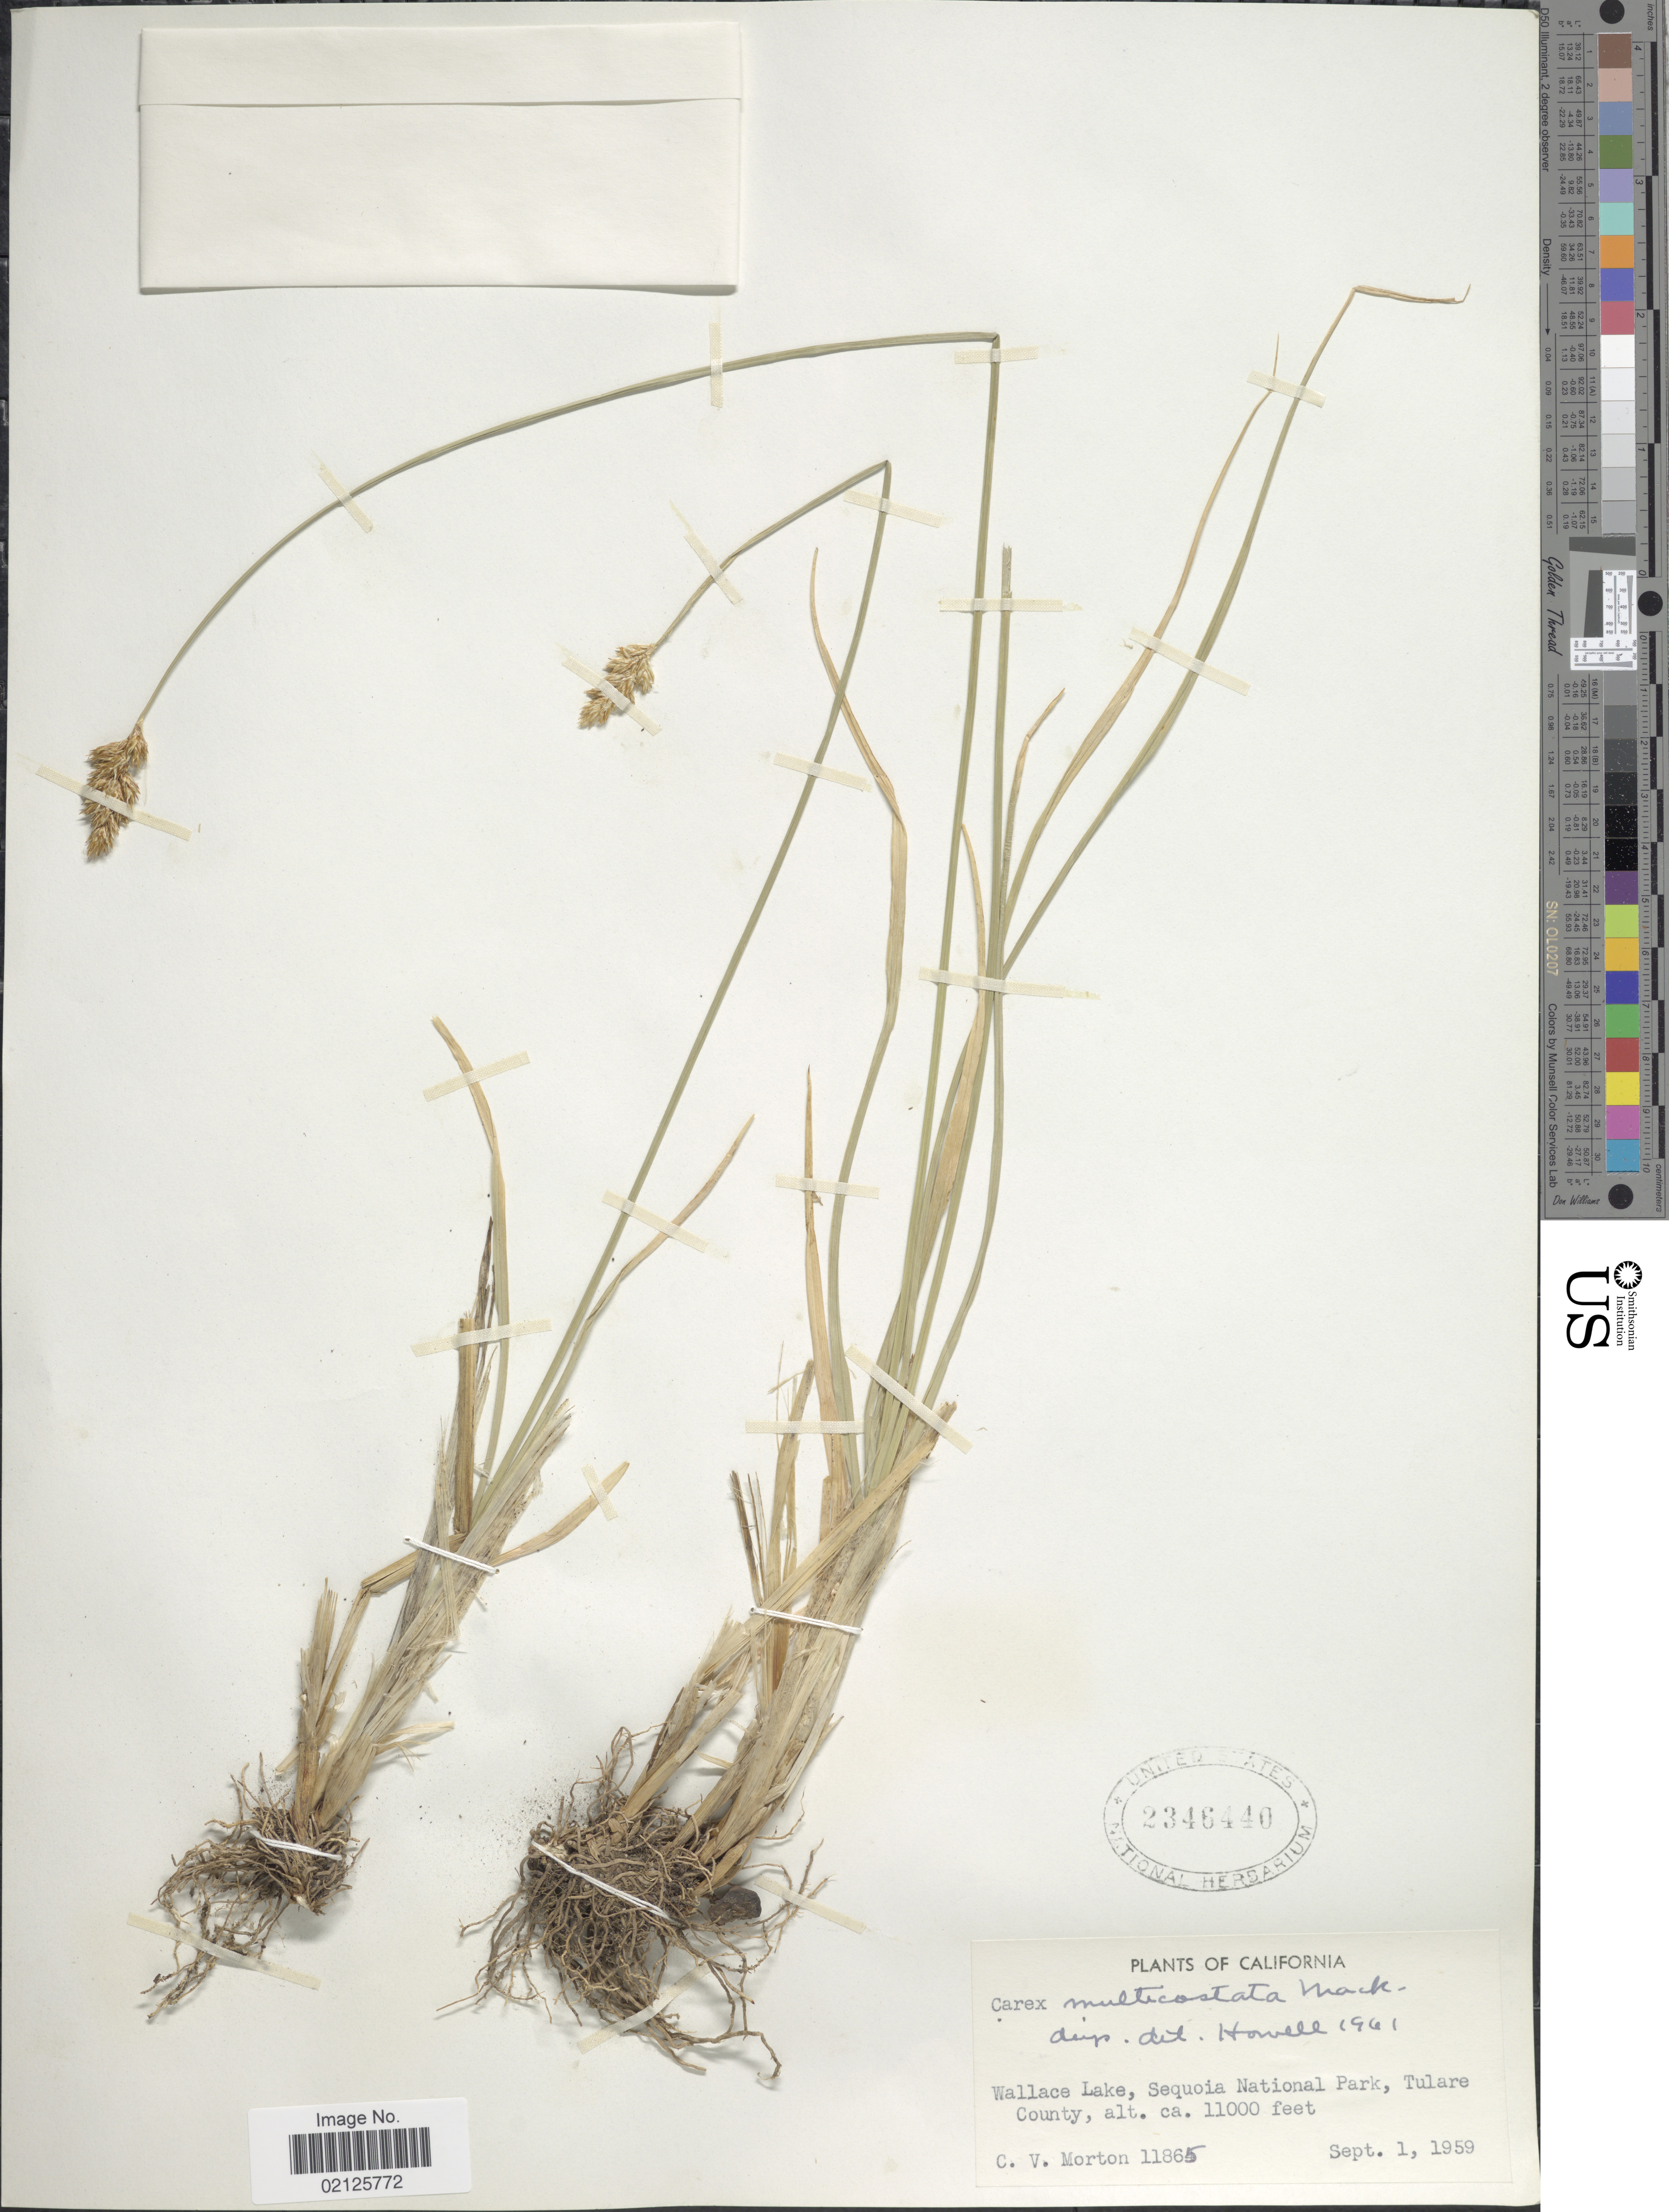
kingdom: Plantae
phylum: Tracheophyta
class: Liliopsida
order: Poales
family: Cyperaceae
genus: Carex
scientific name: Carex multicostata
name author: Mack.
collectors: C. V. Morton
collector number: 11865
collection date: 1959-09-01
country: United States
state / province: California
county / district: Tulare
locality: Wallace Lake, Sequoia National Park, Tulare County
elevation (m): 3353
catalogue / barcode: US 2346440